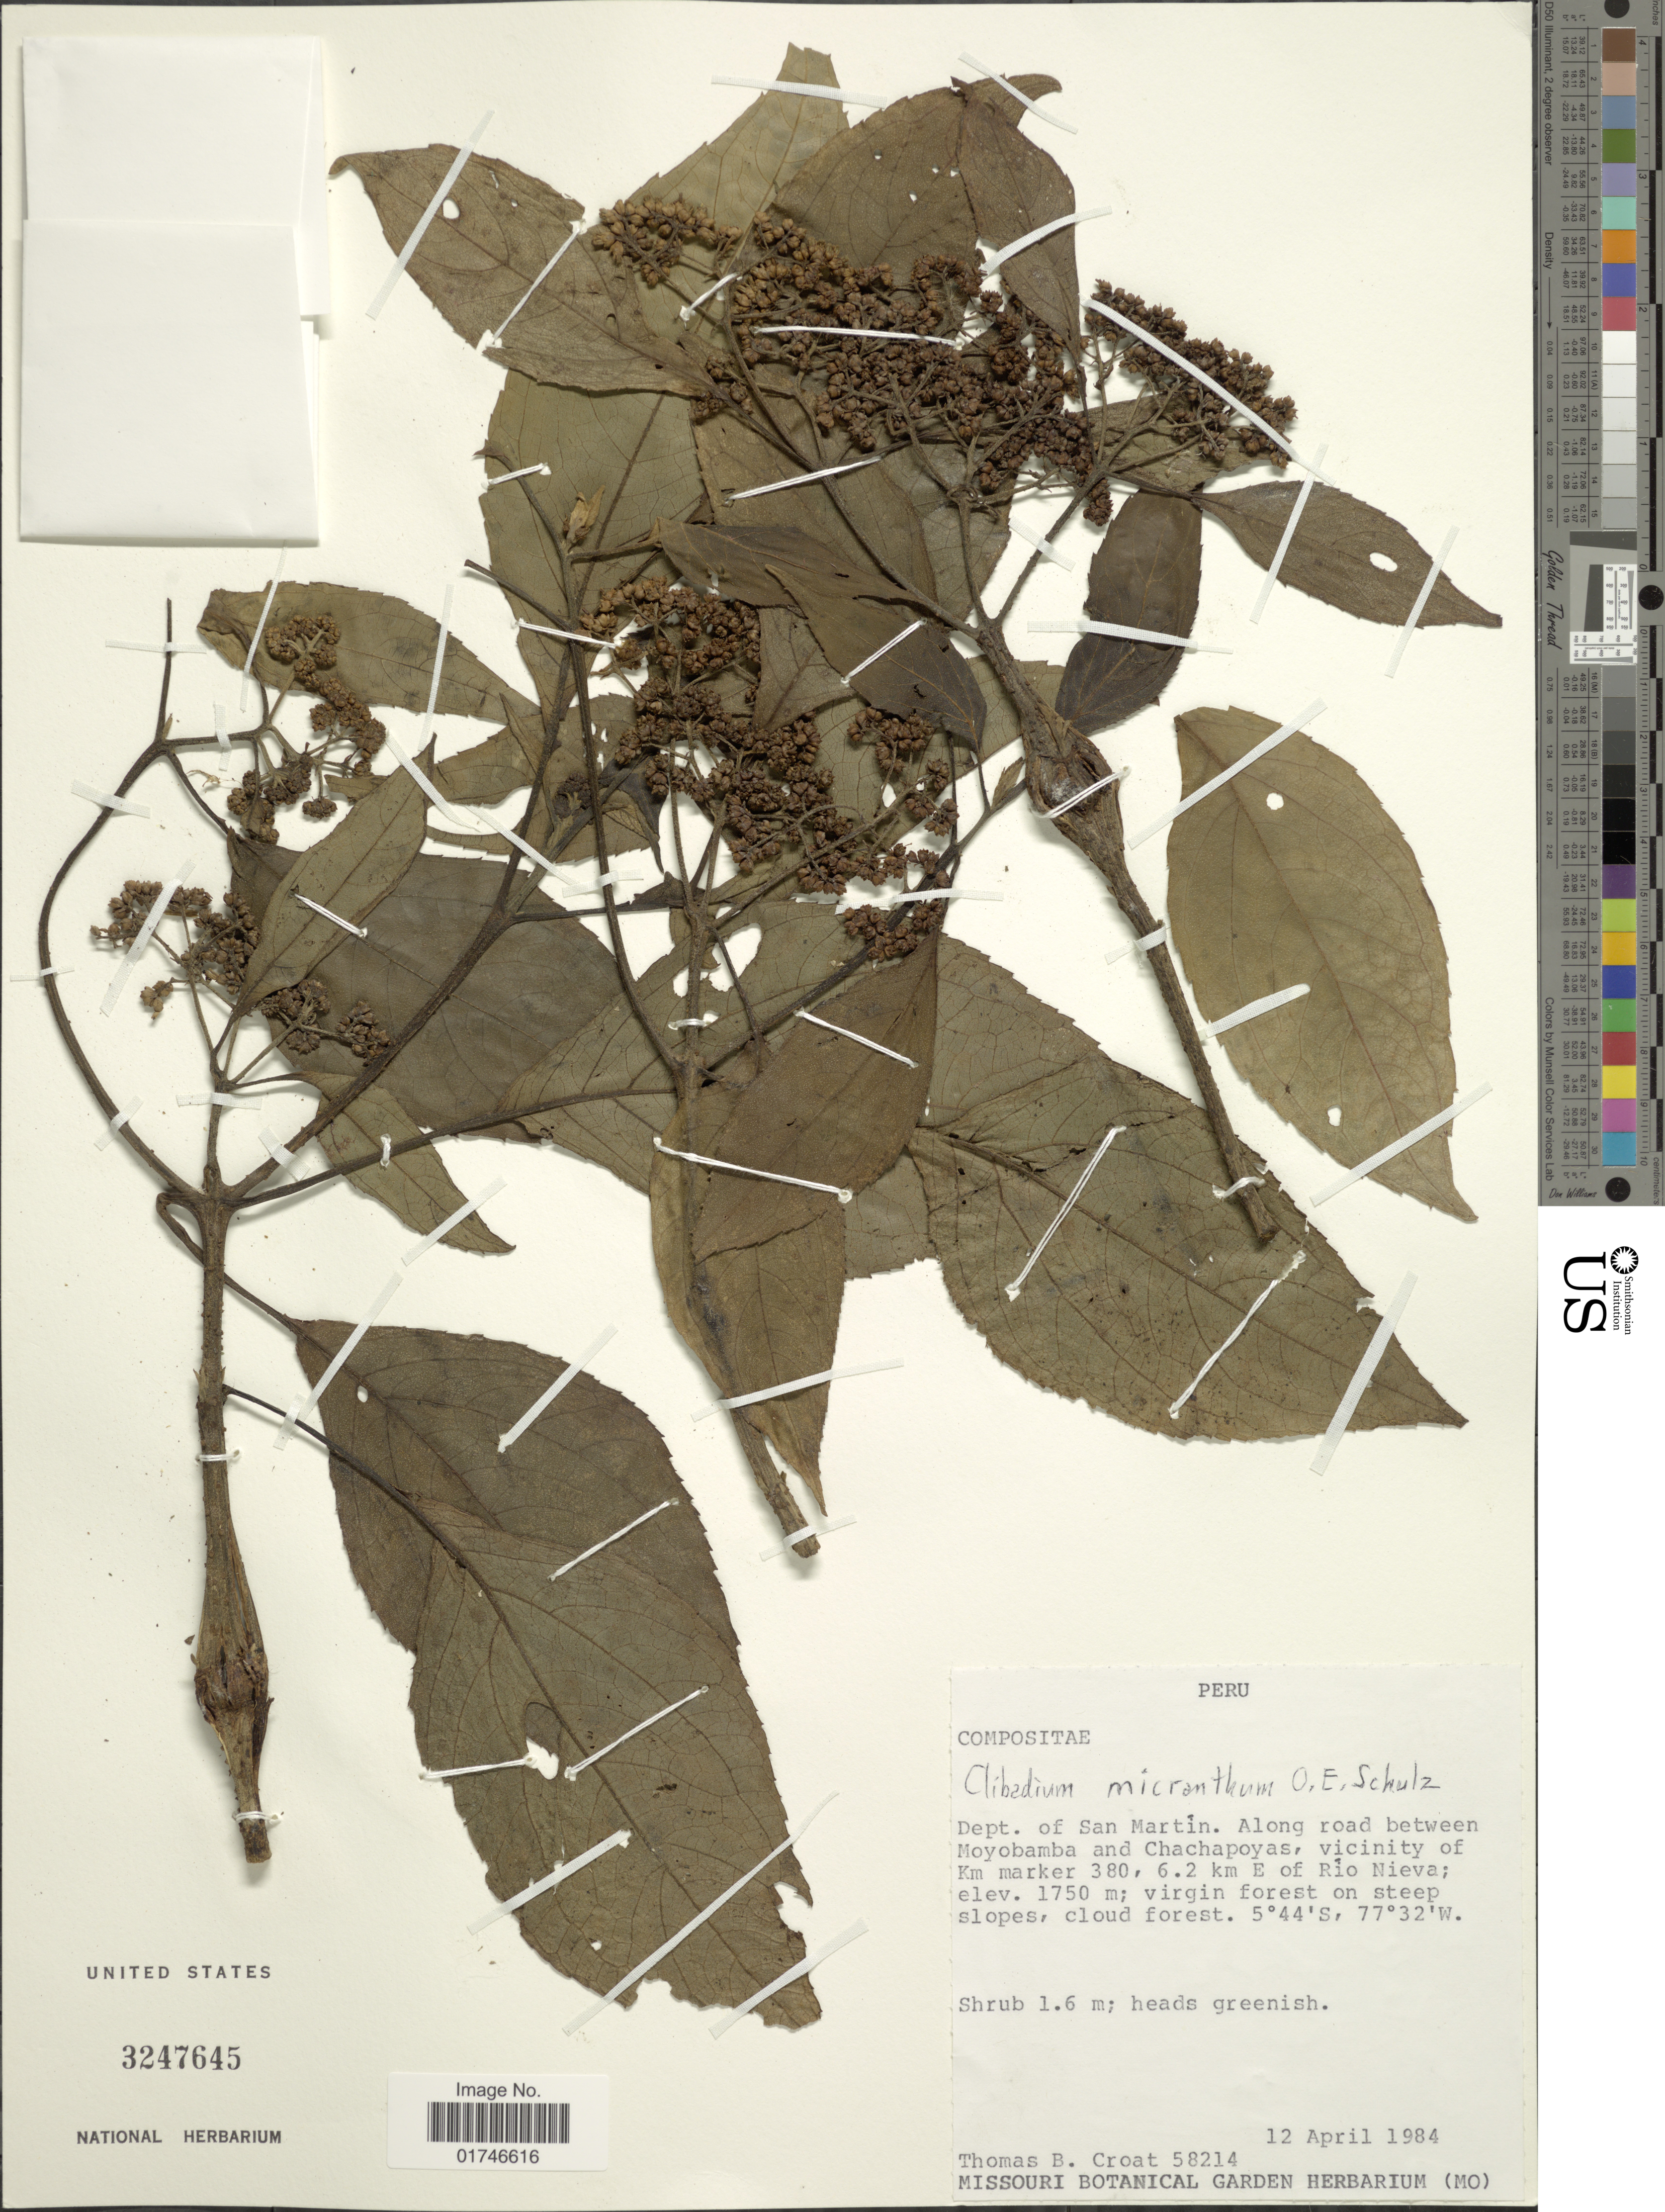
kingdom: Plantae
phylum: Tracheophyta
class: Magnoliopsida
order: Asterales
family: Asteraceae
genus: Clibadium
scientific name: Clibadium micranthum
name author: O.E. Schulz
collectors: T. B. Croat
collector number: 58214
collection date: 1984-04-12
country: Peru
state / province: San Martín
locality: Dept. of San Martin. Along road between Moyobamba and Chachapoyas, vicinity of Km marker 380. 6.2 km E of Rio Nieva.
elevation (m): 1750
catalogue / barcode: US 3247645